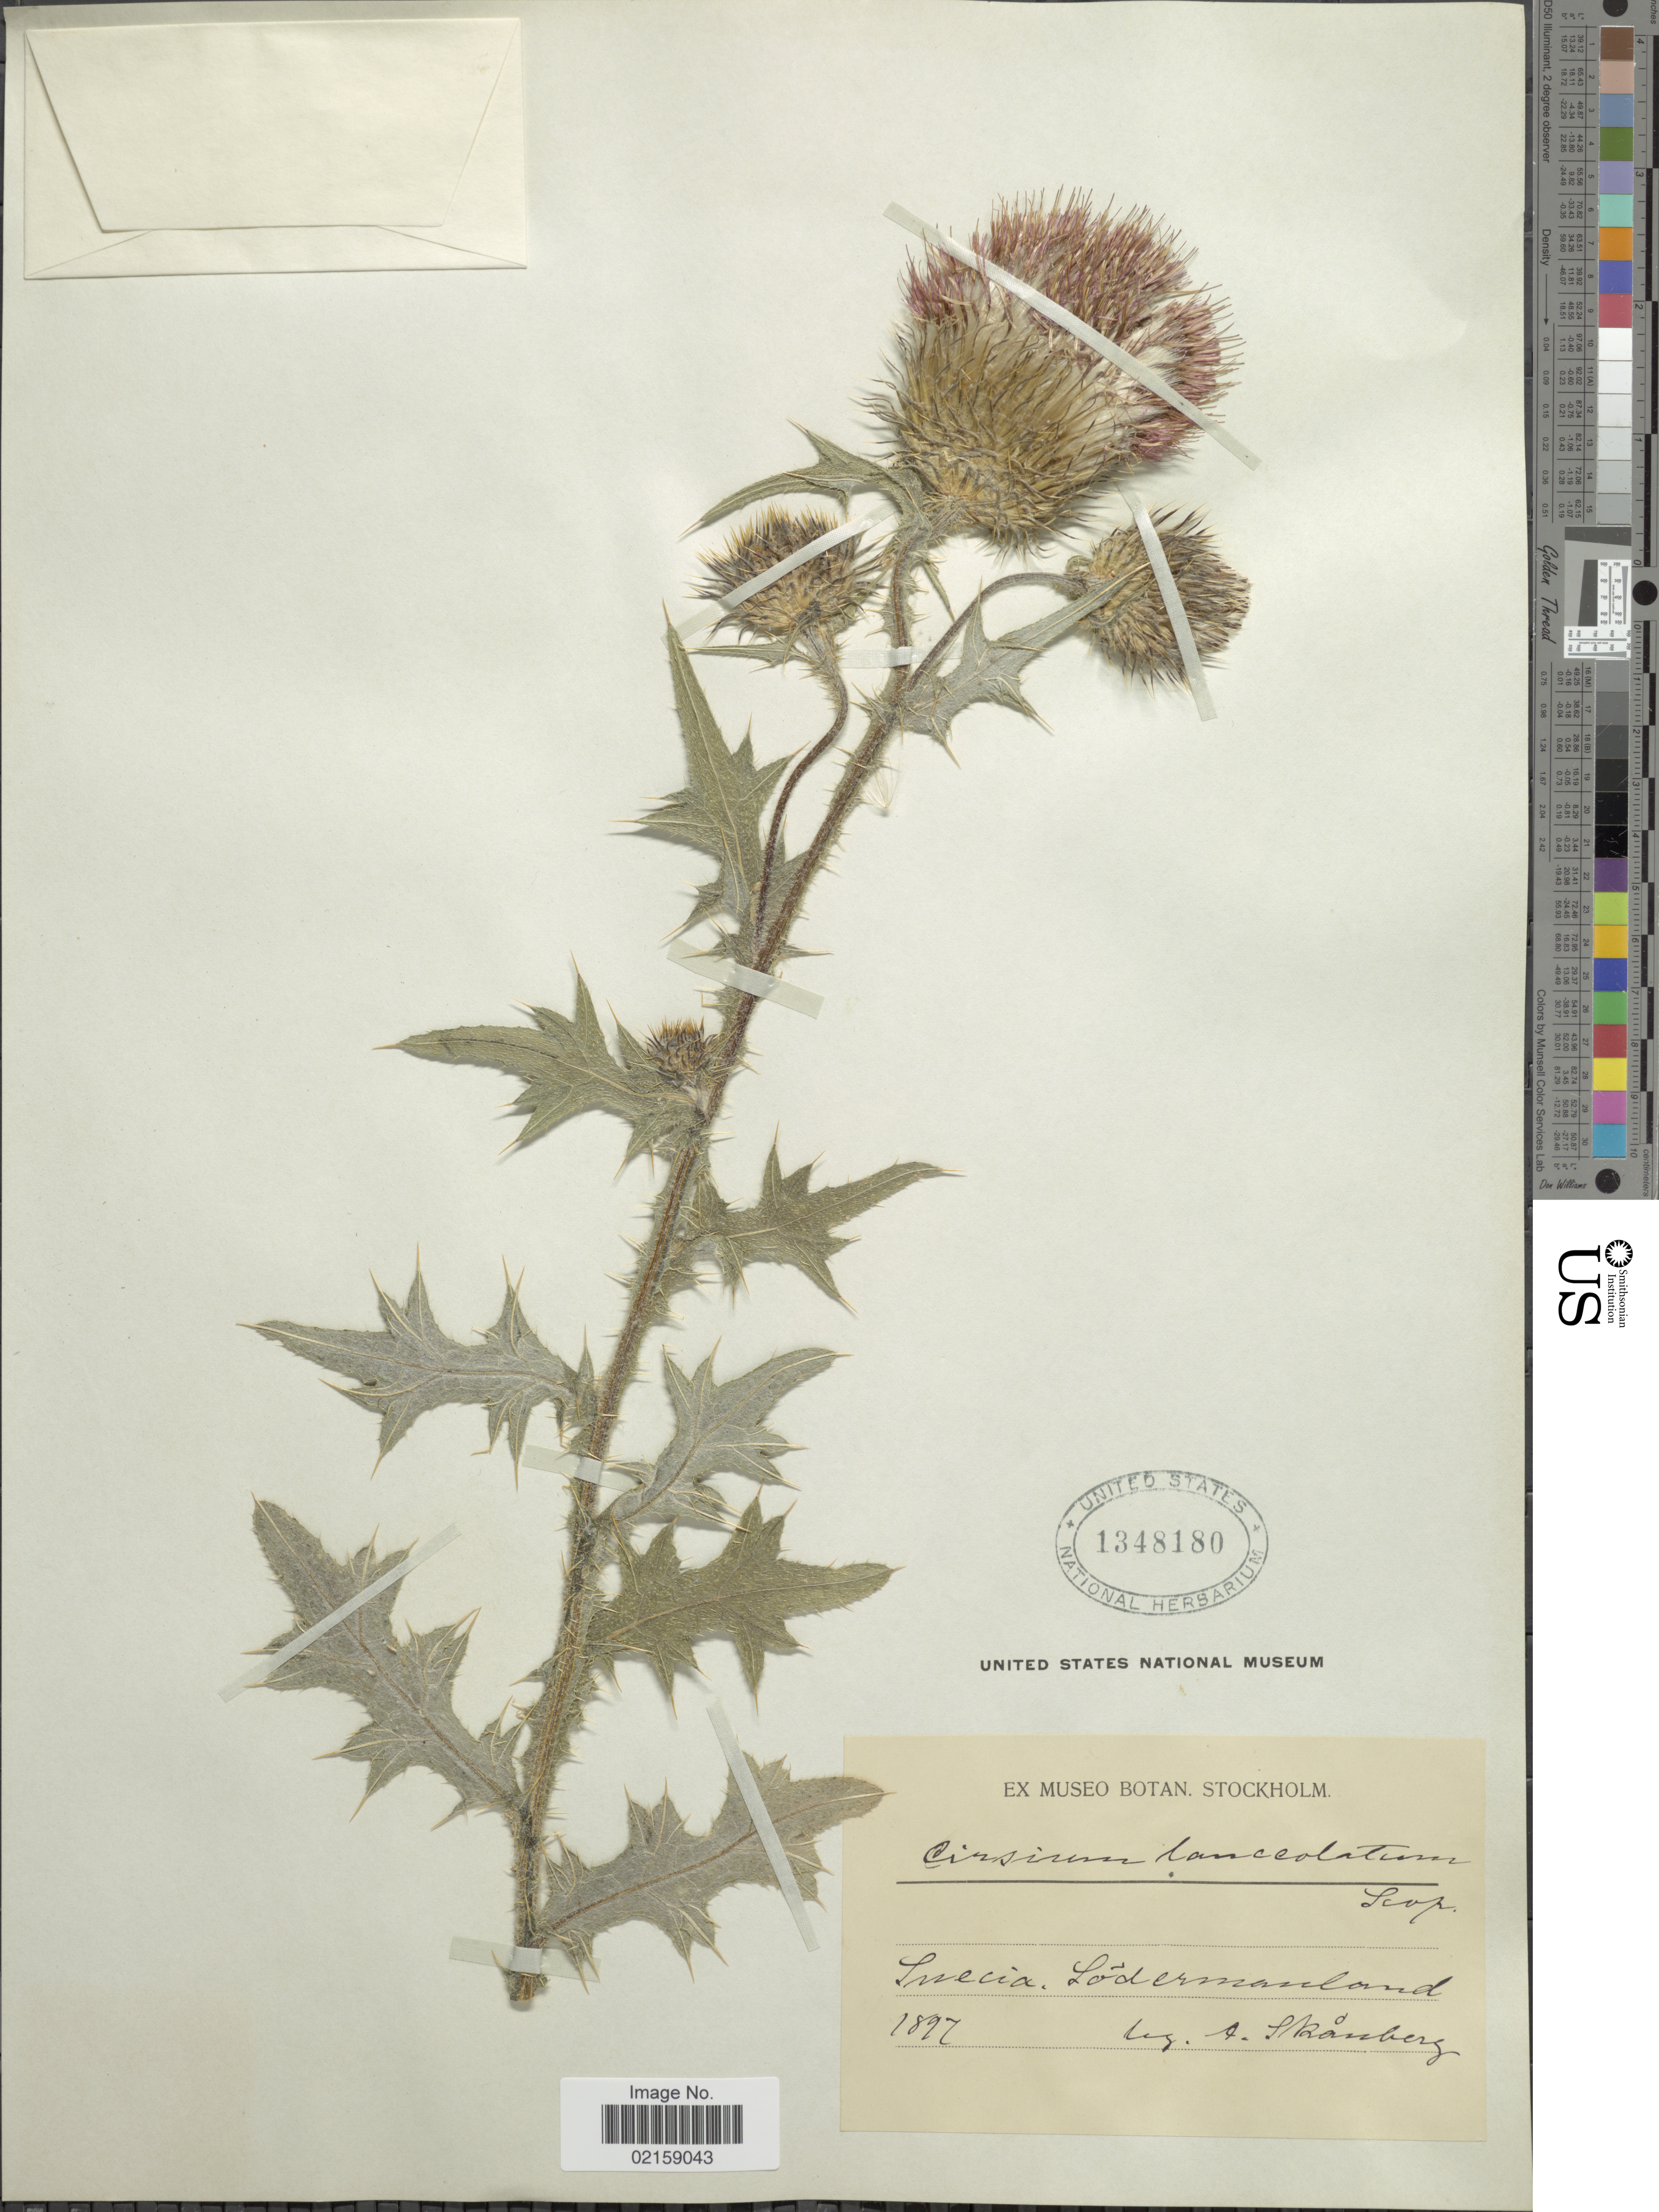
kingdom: Plantae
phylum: Tracheophyta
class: Magnoliopsida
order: Asterales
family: Asteraceae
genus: Cirsium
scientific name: Cirsium vulgare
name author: (Savi) Ten.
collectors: A. Skånberg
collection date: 1897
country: Sweden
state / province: Sodermanland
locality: Suecia.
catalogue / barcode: US 1348180